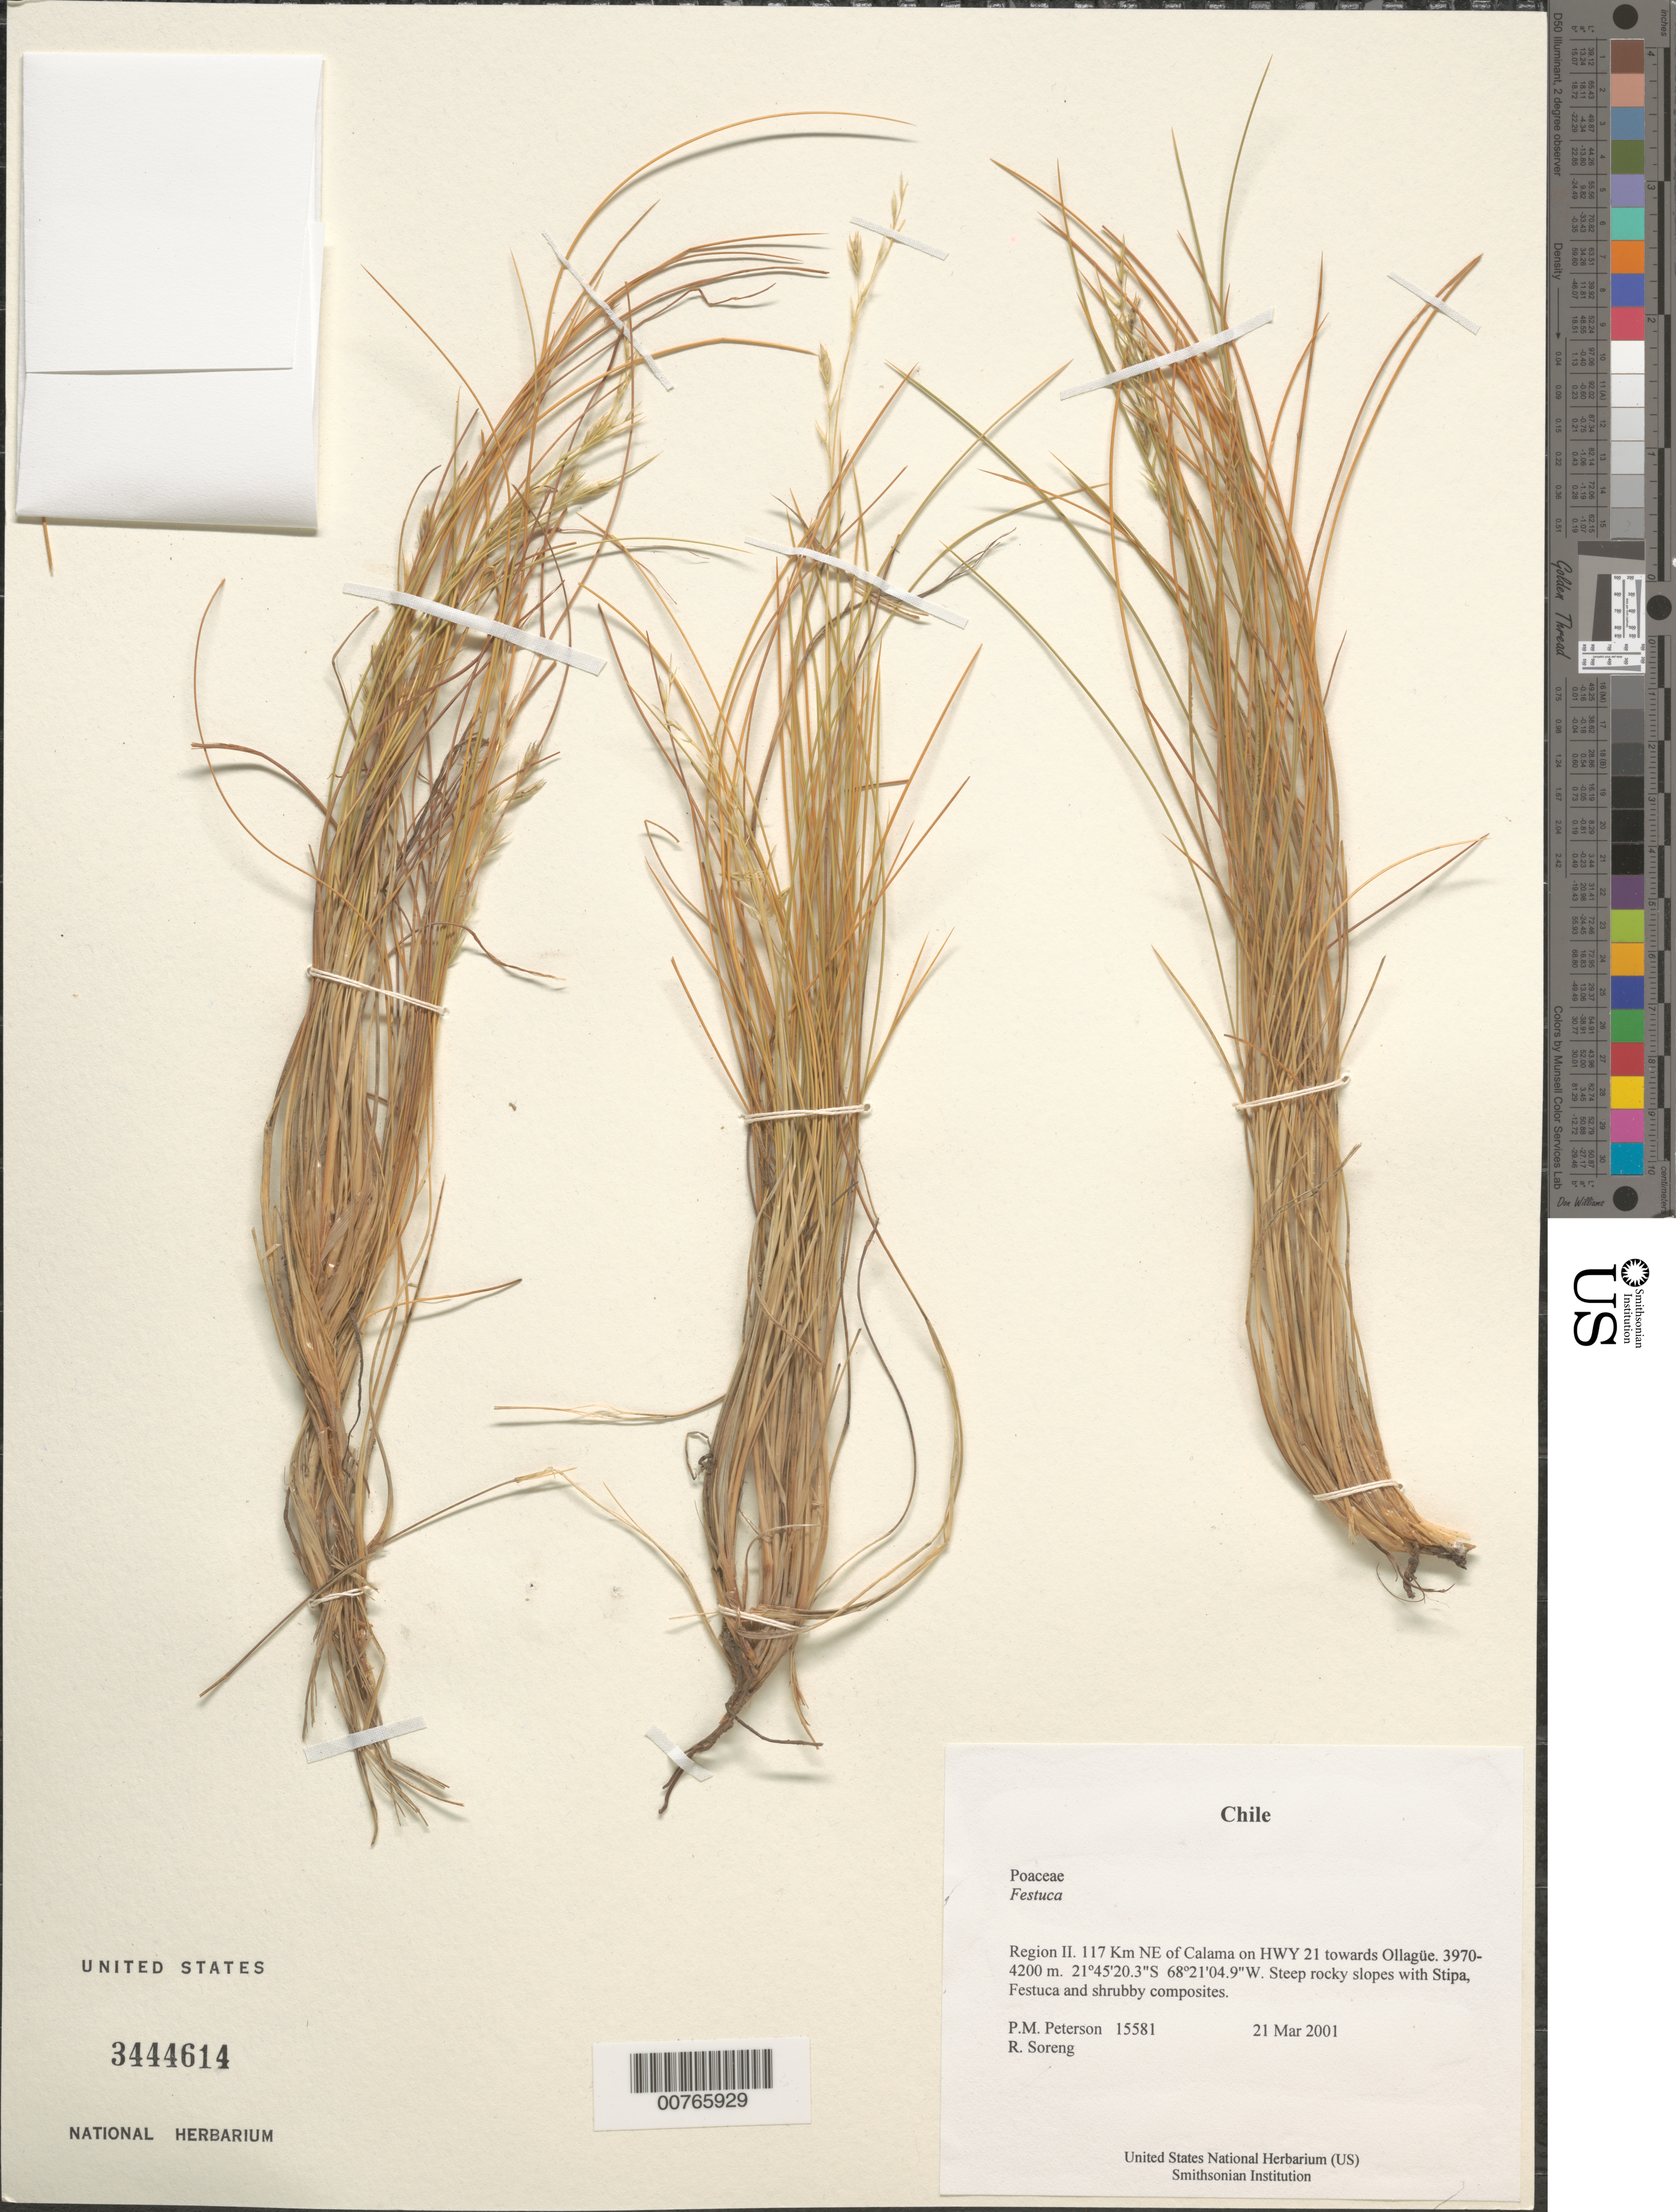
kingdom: Plantae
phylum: Tracheophyta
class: Liliopsida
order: Poales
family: Poaceae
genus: Festuca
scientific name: Festuca chrysophylla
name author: Phil.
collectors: P. M. Peterson & R. J. Soreng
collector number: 15581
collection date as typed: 21 Mar 2001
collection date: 2001-03-21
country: Chile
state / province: Antofagasta (II)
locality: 117 Km NE of Calama on HWY 21 towards Ollagüe.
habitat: Steep rocky slopes with Stipa, Festuca and shruby composites.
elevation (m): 3970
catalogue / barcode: US 3444614